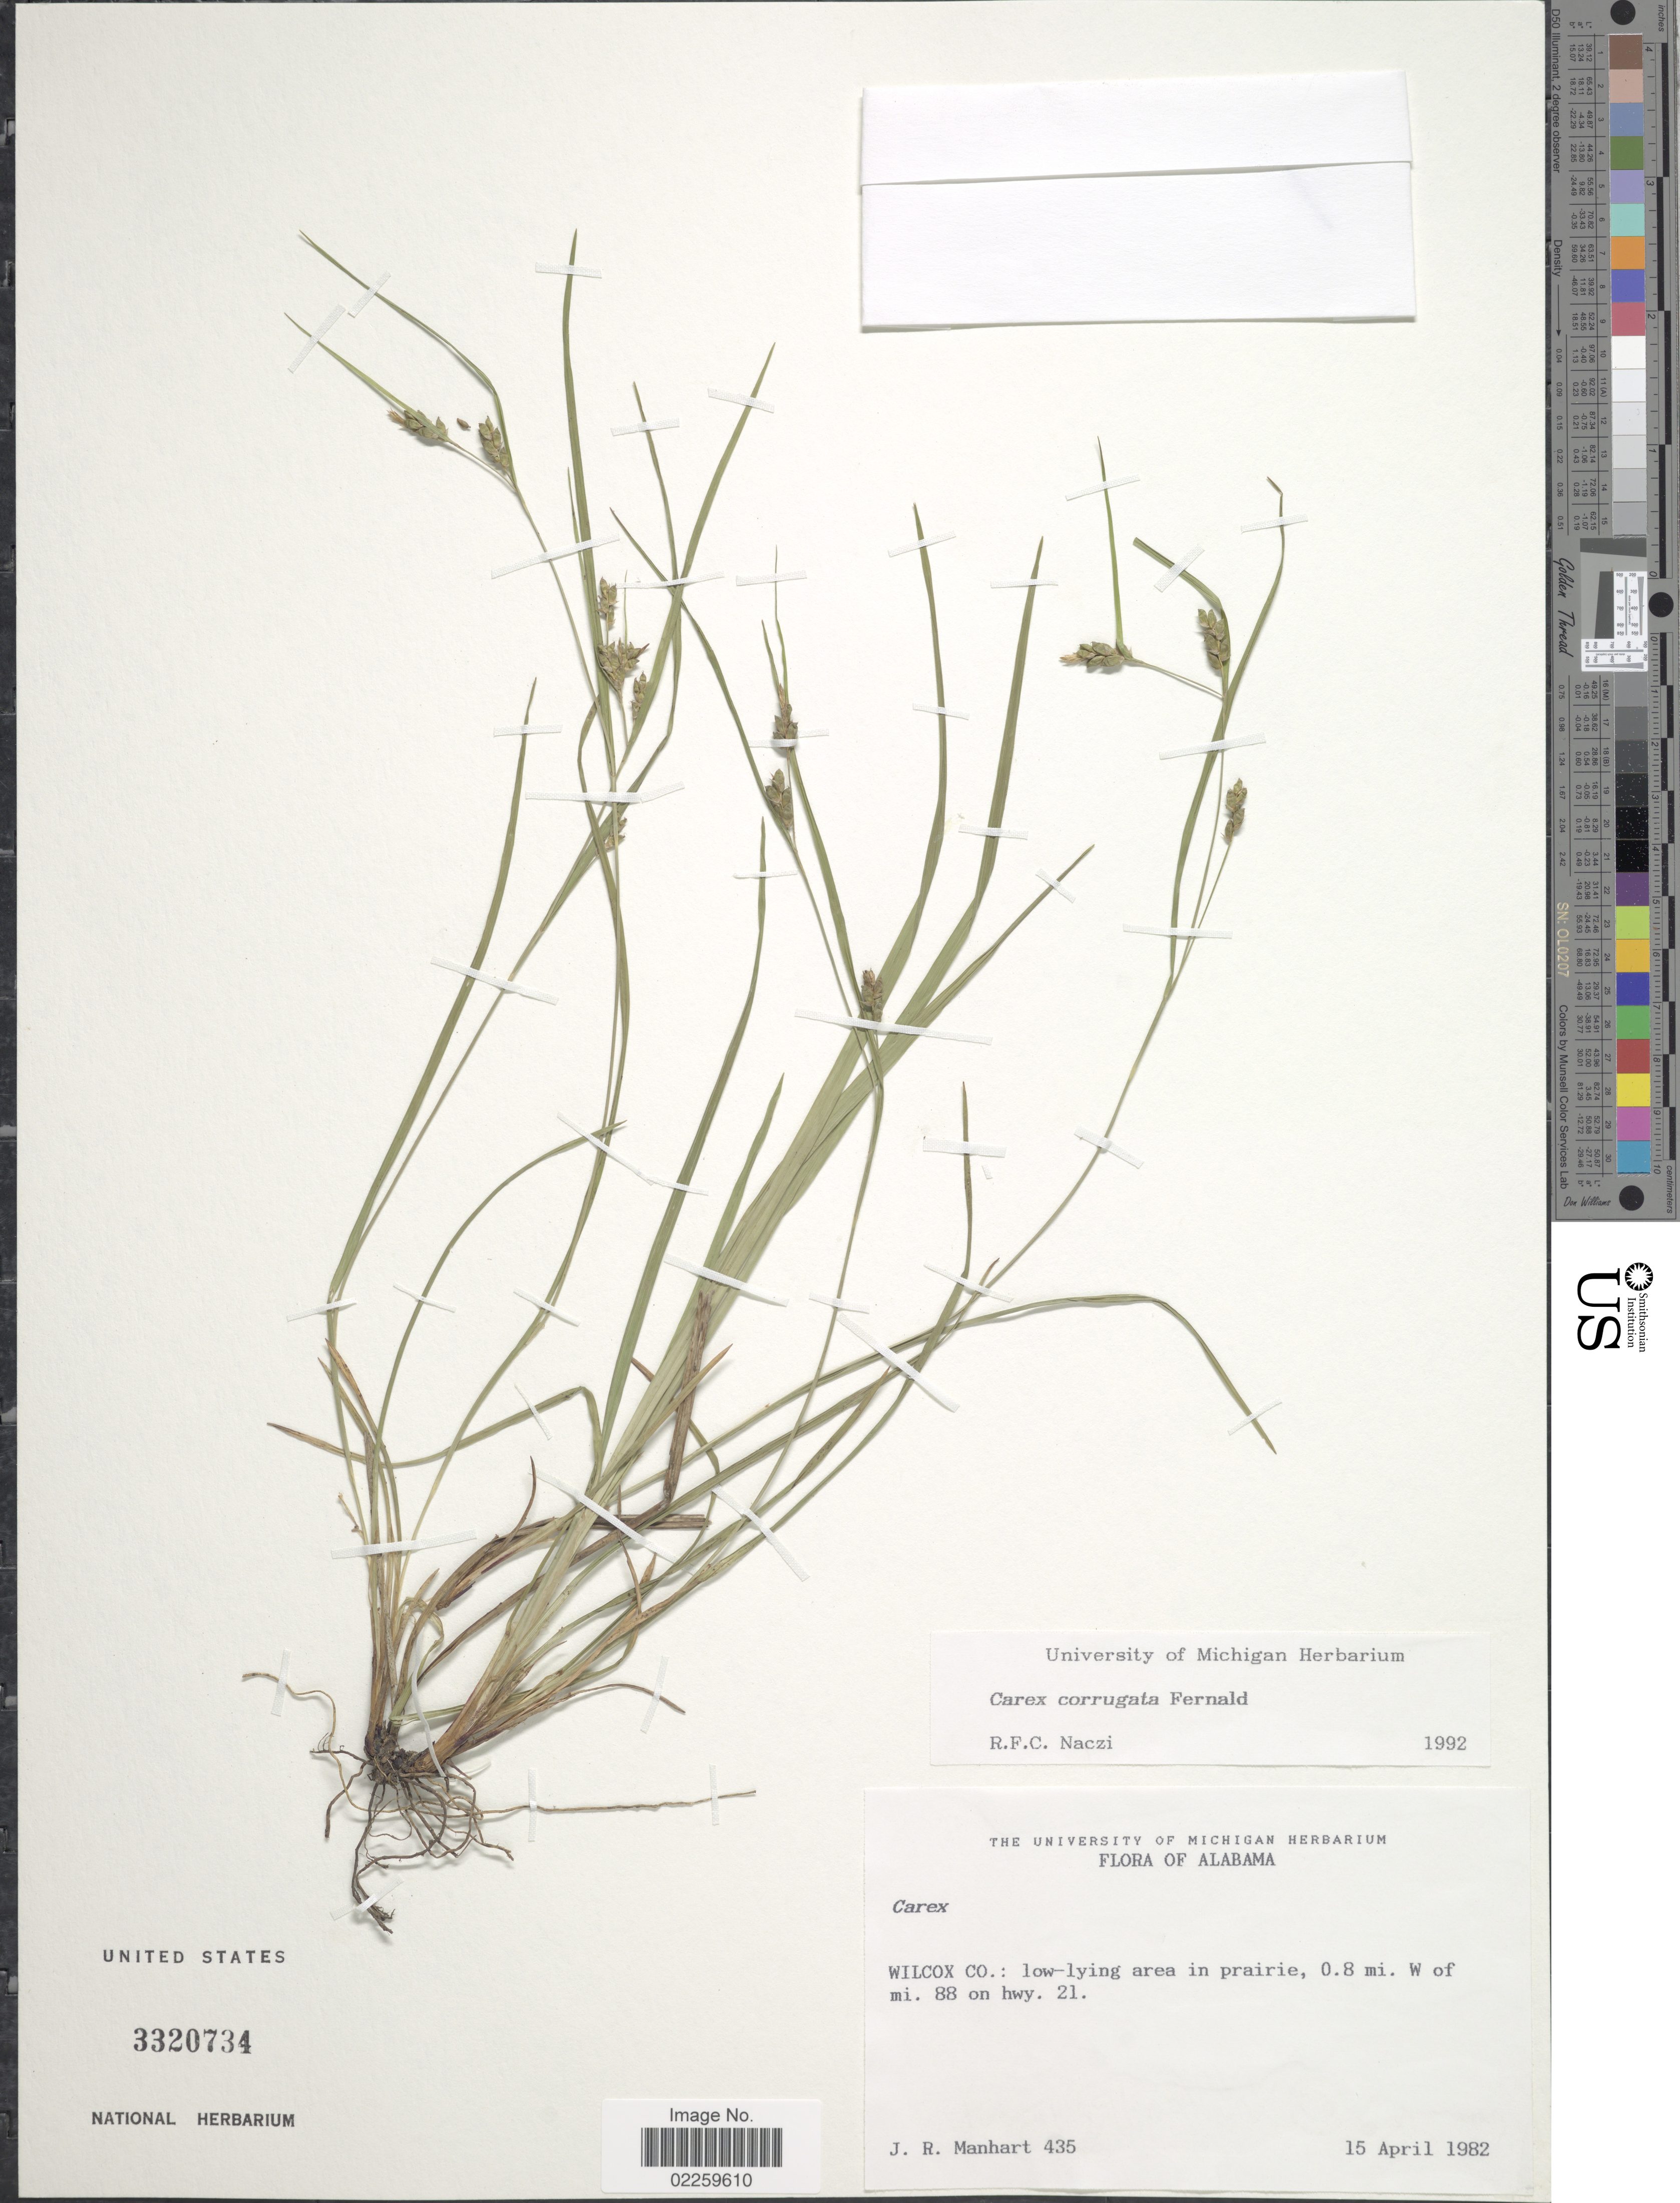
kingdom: Plantae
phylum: Tracheophyta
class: Liliopsida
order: Poales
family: Cyperaceae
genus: Carex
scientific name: Carex corrugata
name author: Fernald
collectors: J. Manhart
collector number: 435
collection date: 1982-04-15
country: United States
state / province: Alabama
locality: Alabama, Wilcox Co.: low-lying area in prairie, 0.8 mi. W of mi. 88 on hwy. 21.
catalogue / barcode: US 3320734